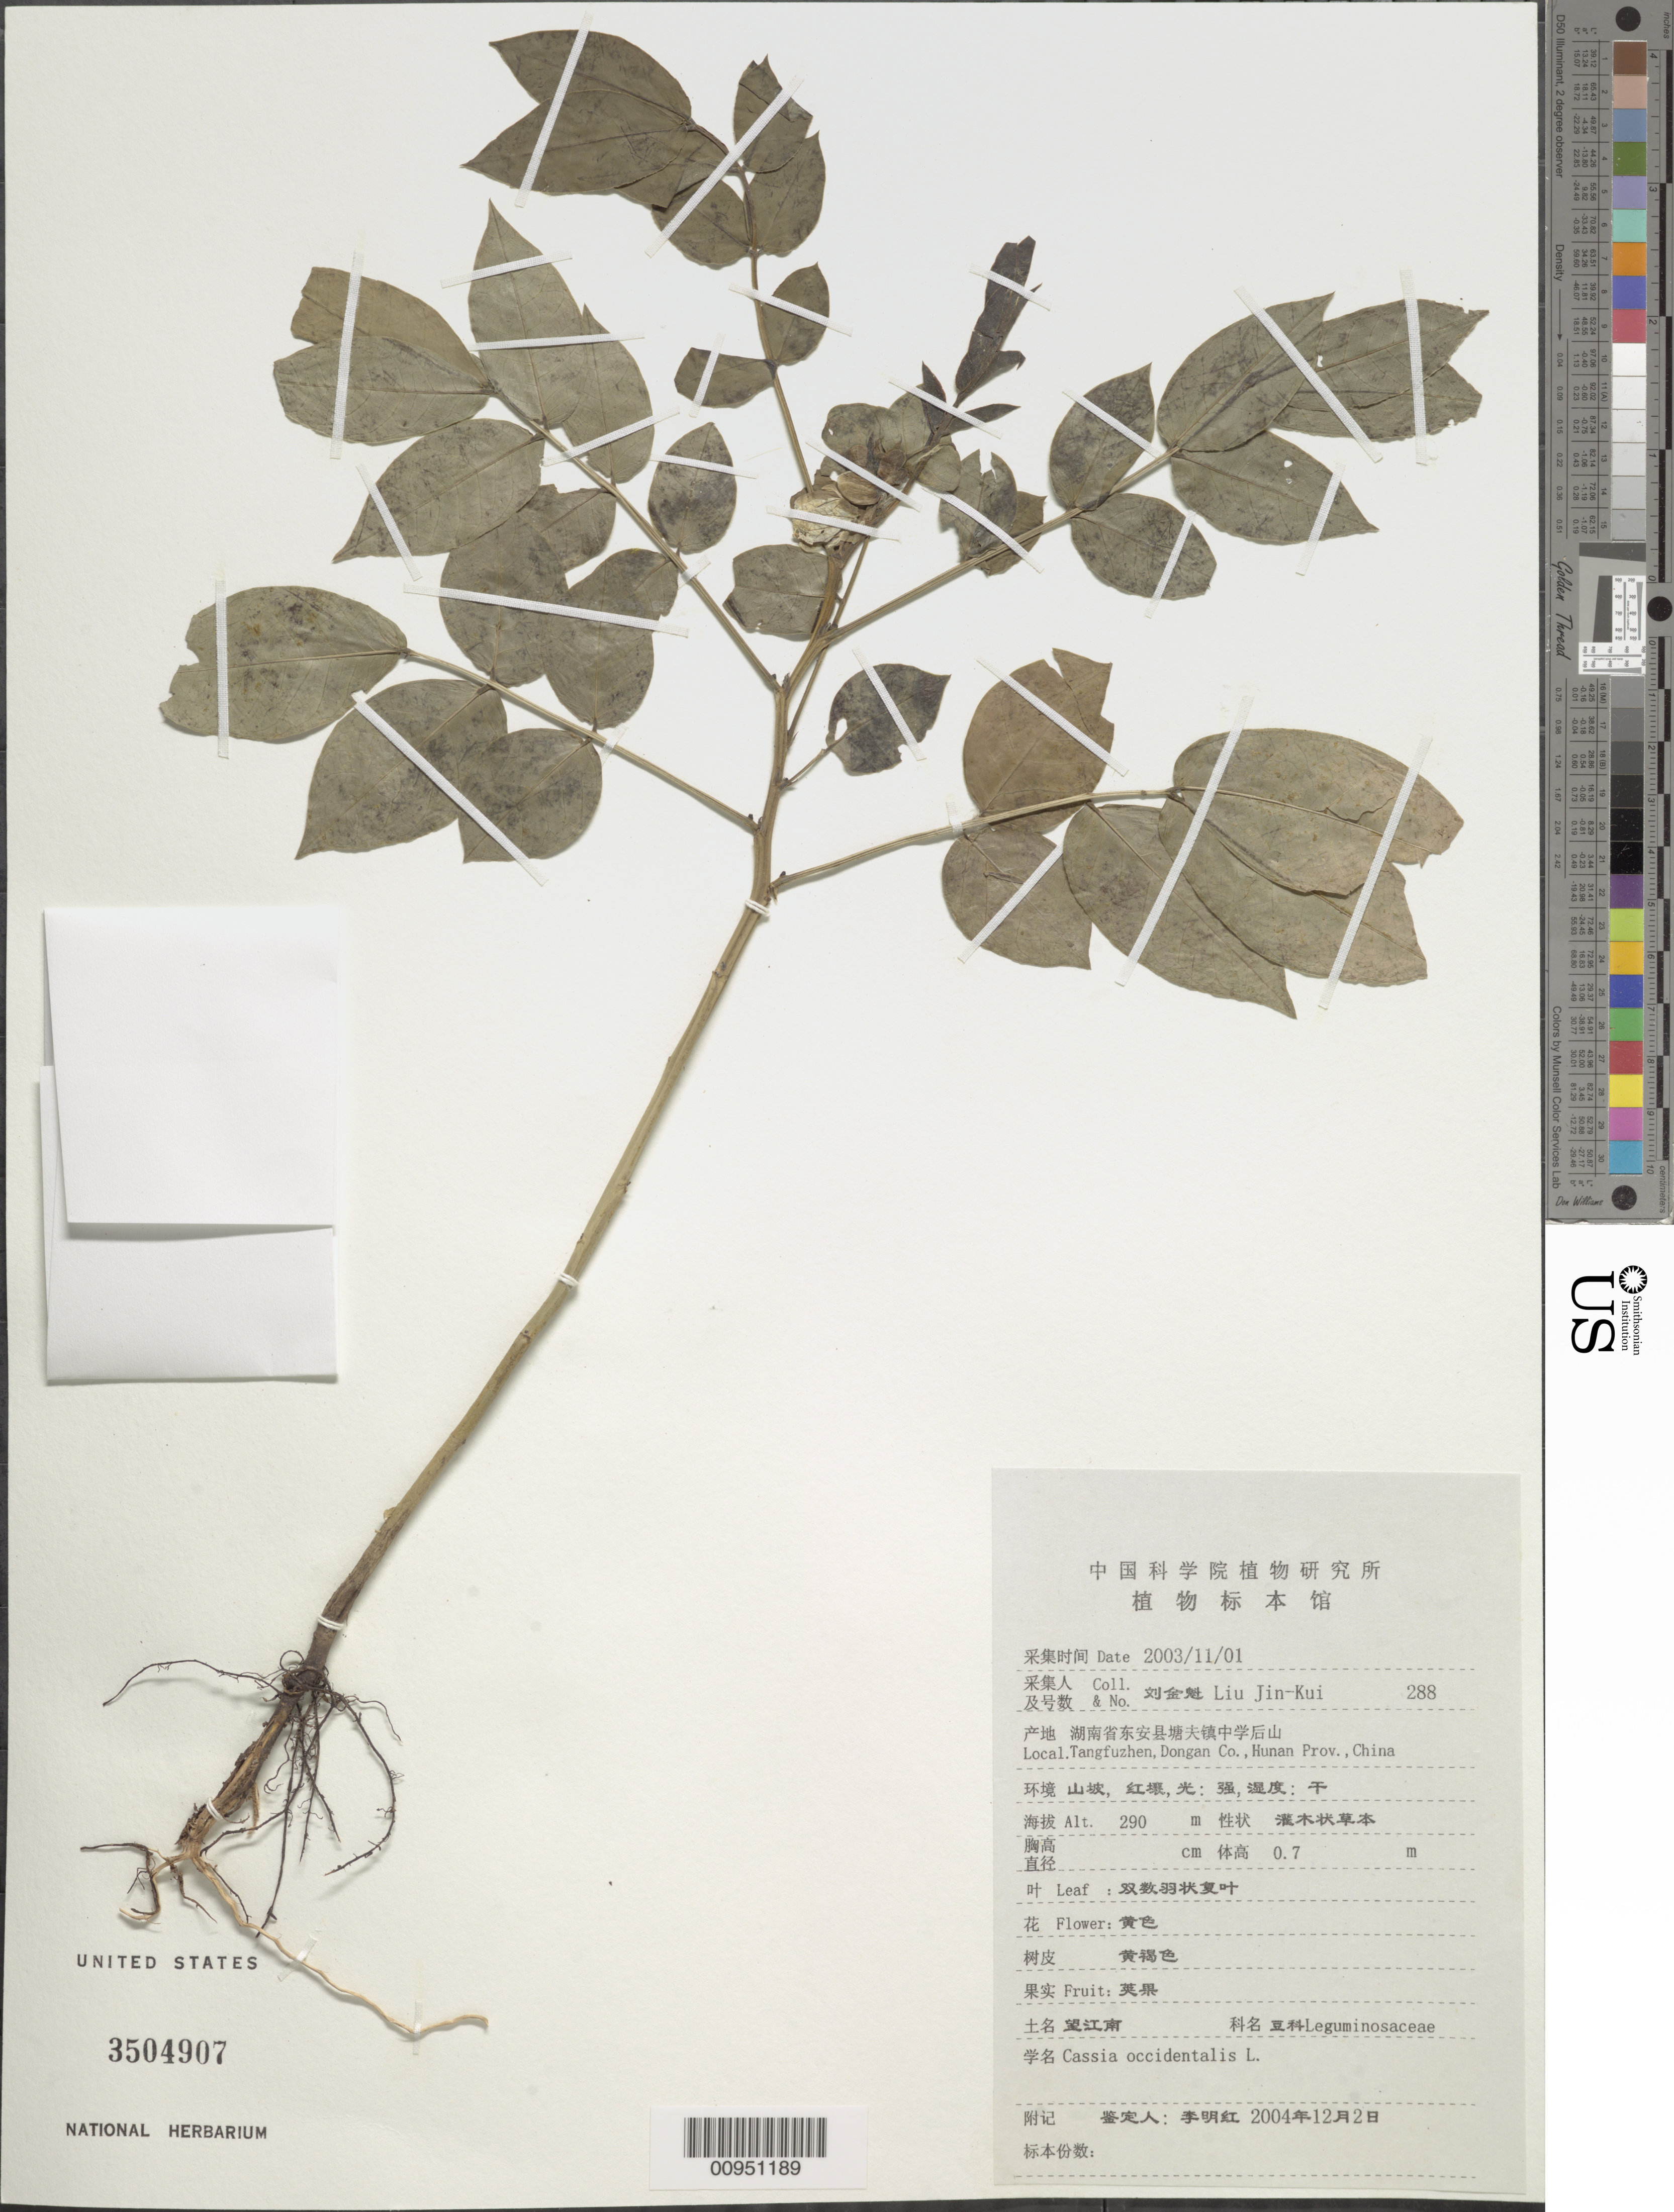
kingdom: Plantae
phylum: Tracheophyta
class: Magnoliopsida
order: Fabales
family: Fabaceae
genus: Senna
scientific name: Senna occidentalis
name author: (L.) Link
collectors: L. Jin-Kui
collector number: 288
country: China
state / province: Hunan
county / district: Dongan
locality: Tangfuzhen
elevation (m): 290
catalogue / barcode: US 3504907